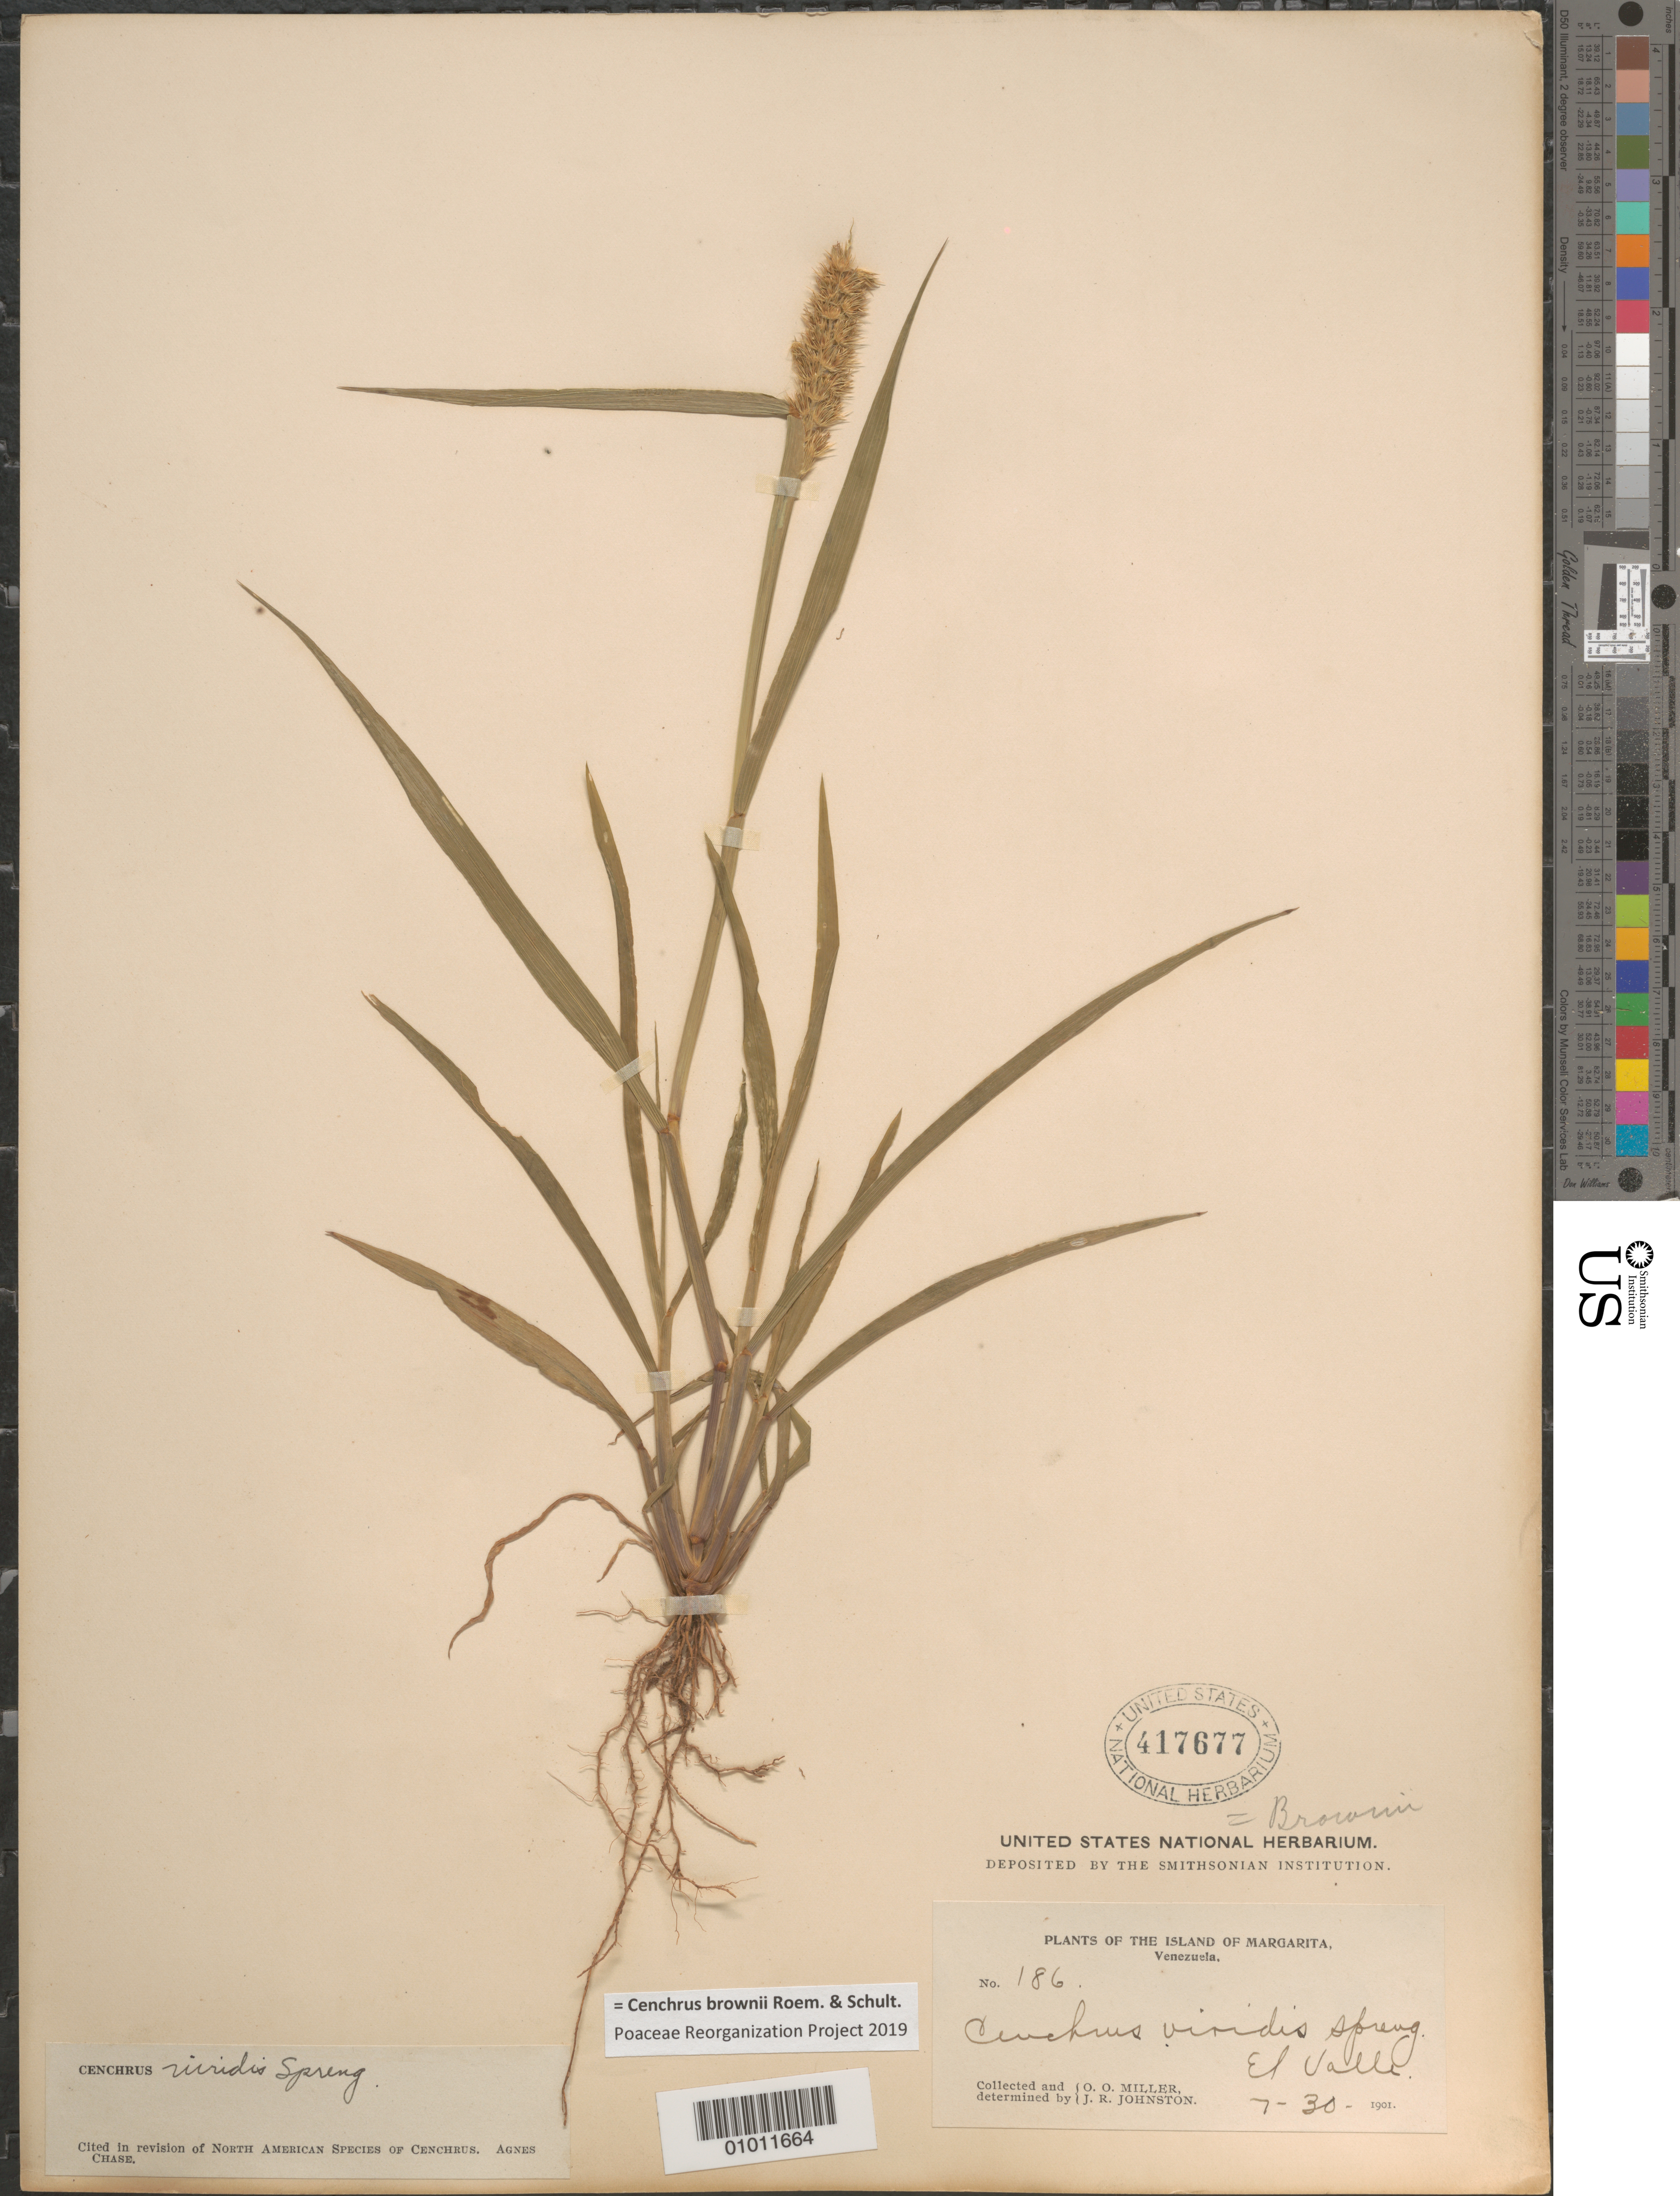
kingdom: Plantae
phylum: Tracheophyta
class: Liliopsida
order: Poales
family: Poaceae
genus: Cenchrus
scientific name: Cenchrus brownii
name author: Roem. & Schult.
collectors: O. O. Miller & J. Johnston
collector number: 186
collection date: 1901-07-30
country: Venezuela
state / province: Nueva Esparta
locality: Island of Margarita. El Valle.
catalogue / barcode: US 417677